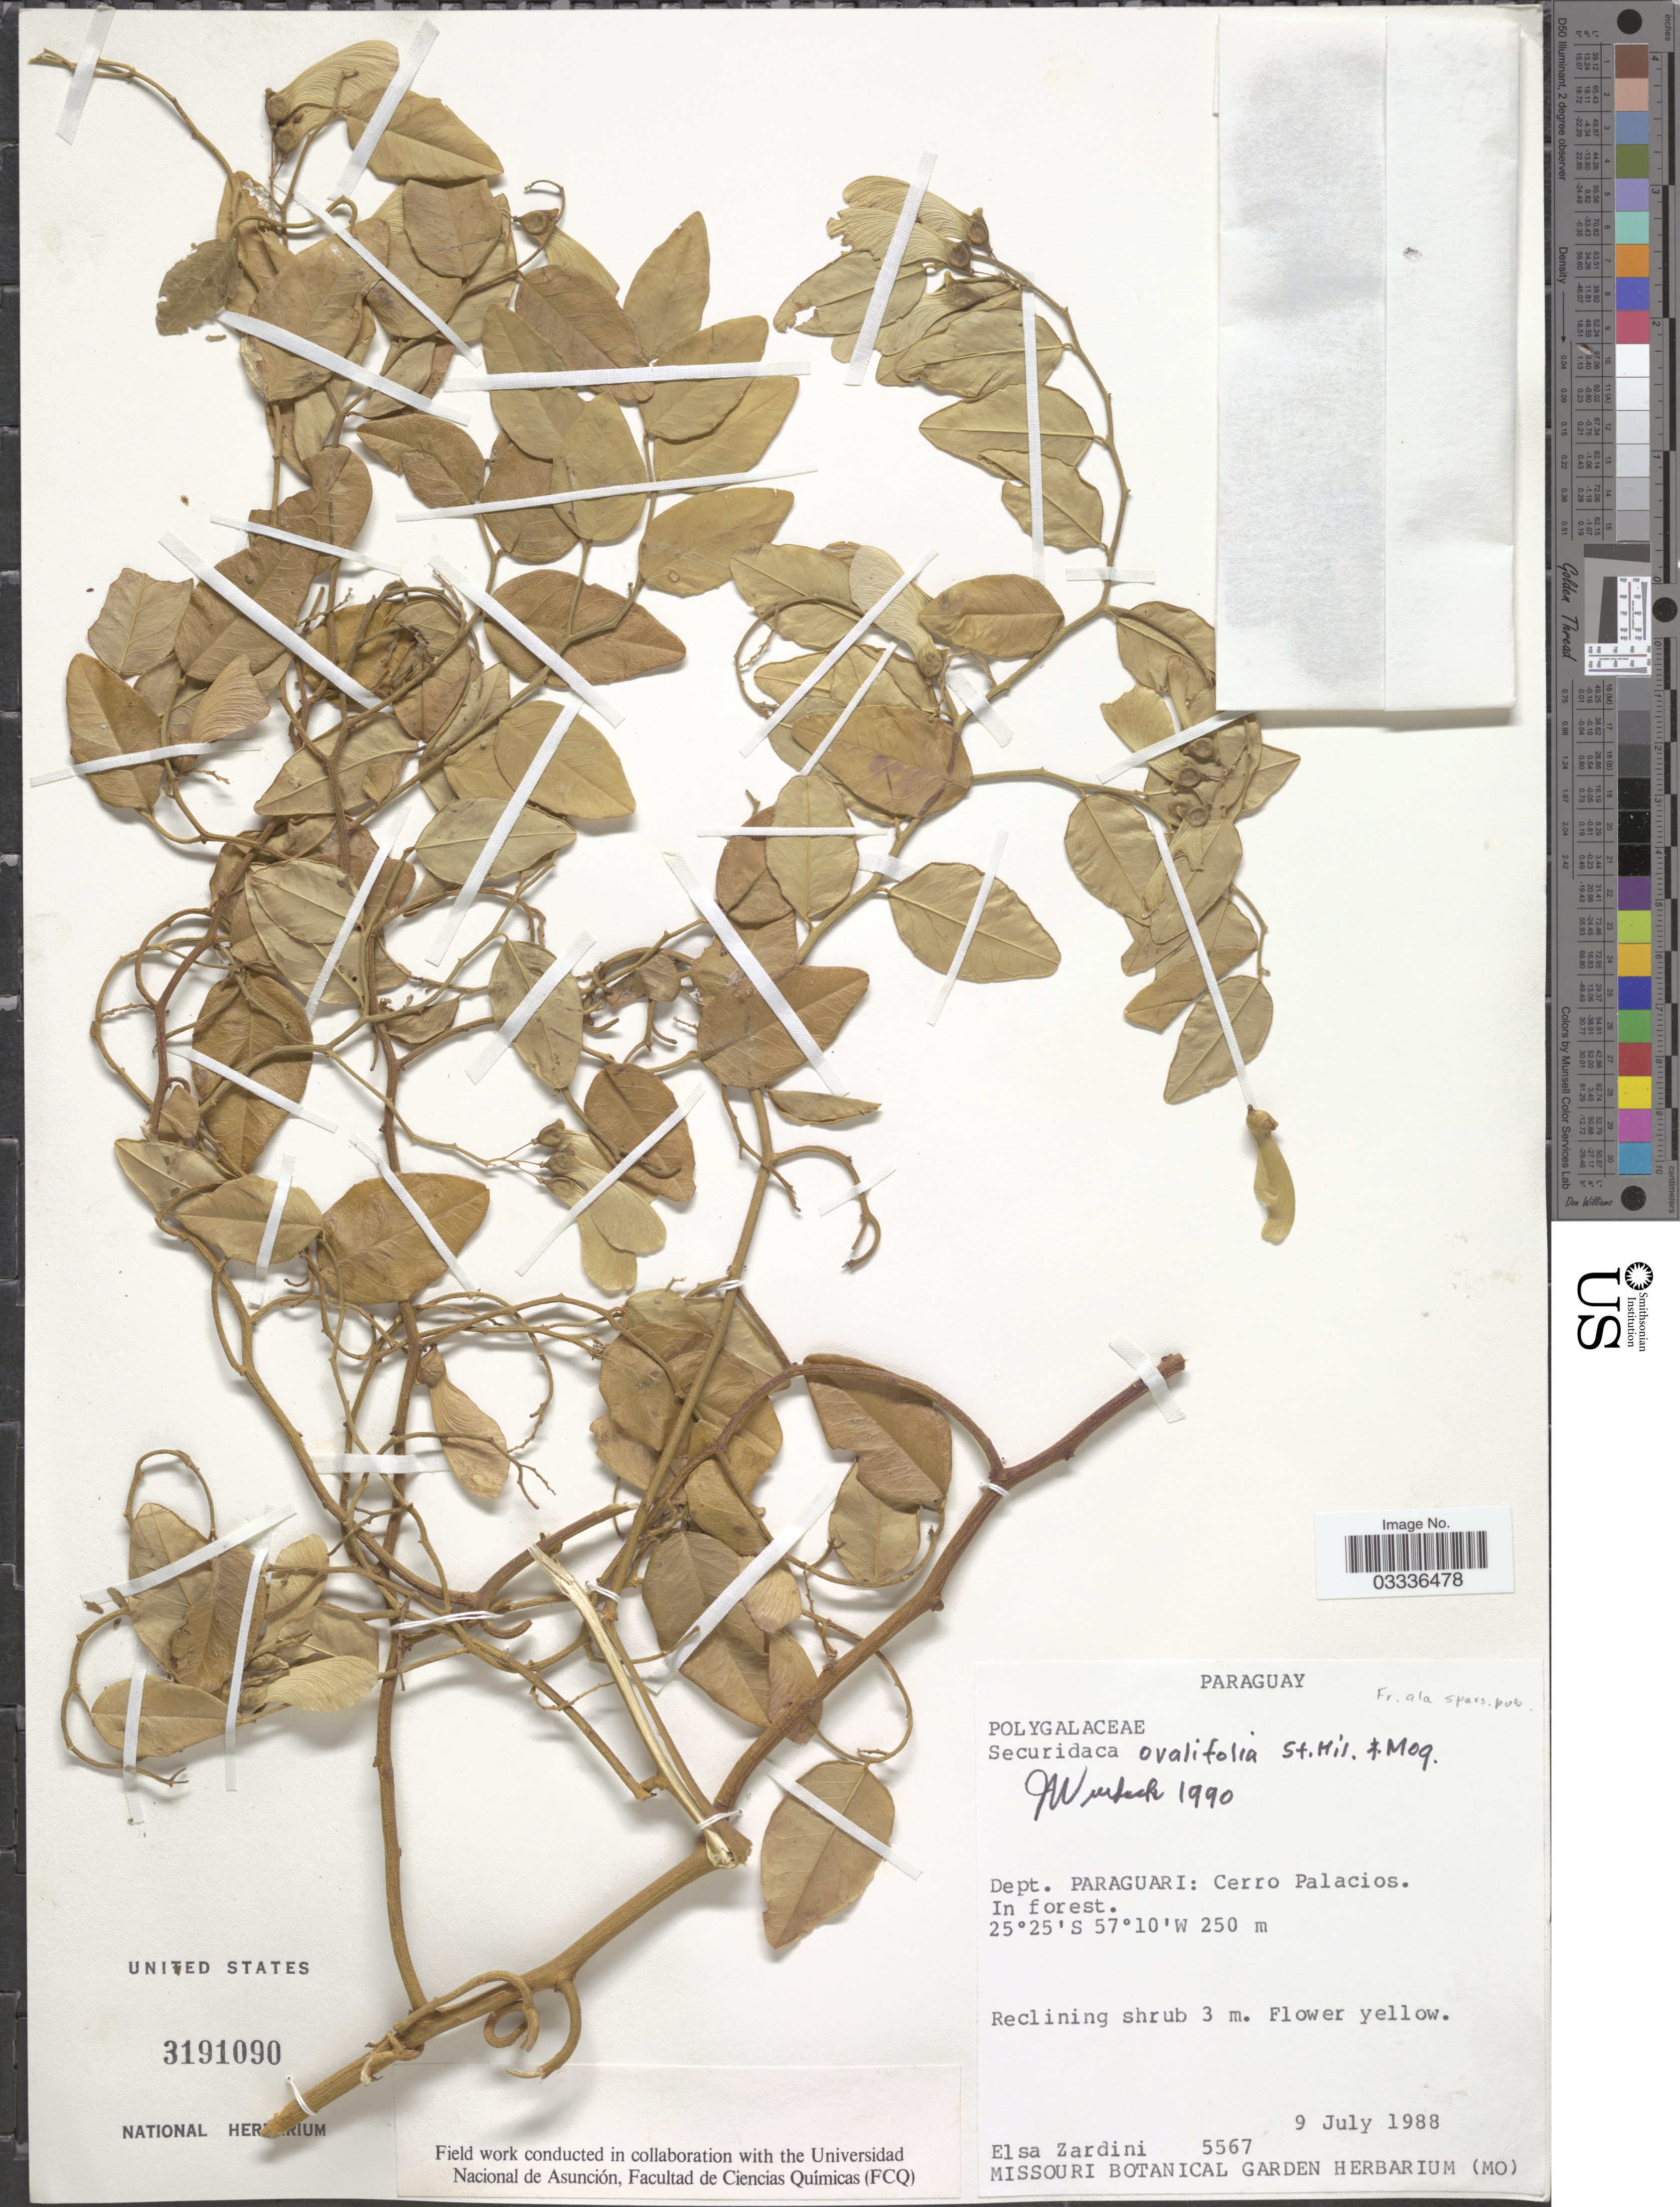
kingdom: Plantae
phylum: Tracheophyta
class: Magnoliopsida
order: Fabales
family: Polygalaceae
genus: Securidaca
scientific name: Securidaca ovalifolia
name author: A. St.-Hil.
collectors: E. M. Zardini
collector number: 5567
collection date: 1988-07-09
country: Paraguay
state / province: Paraguari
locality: Dept. Paraguari: Cerro Palacios.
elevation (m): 250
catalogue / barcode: US 3191090